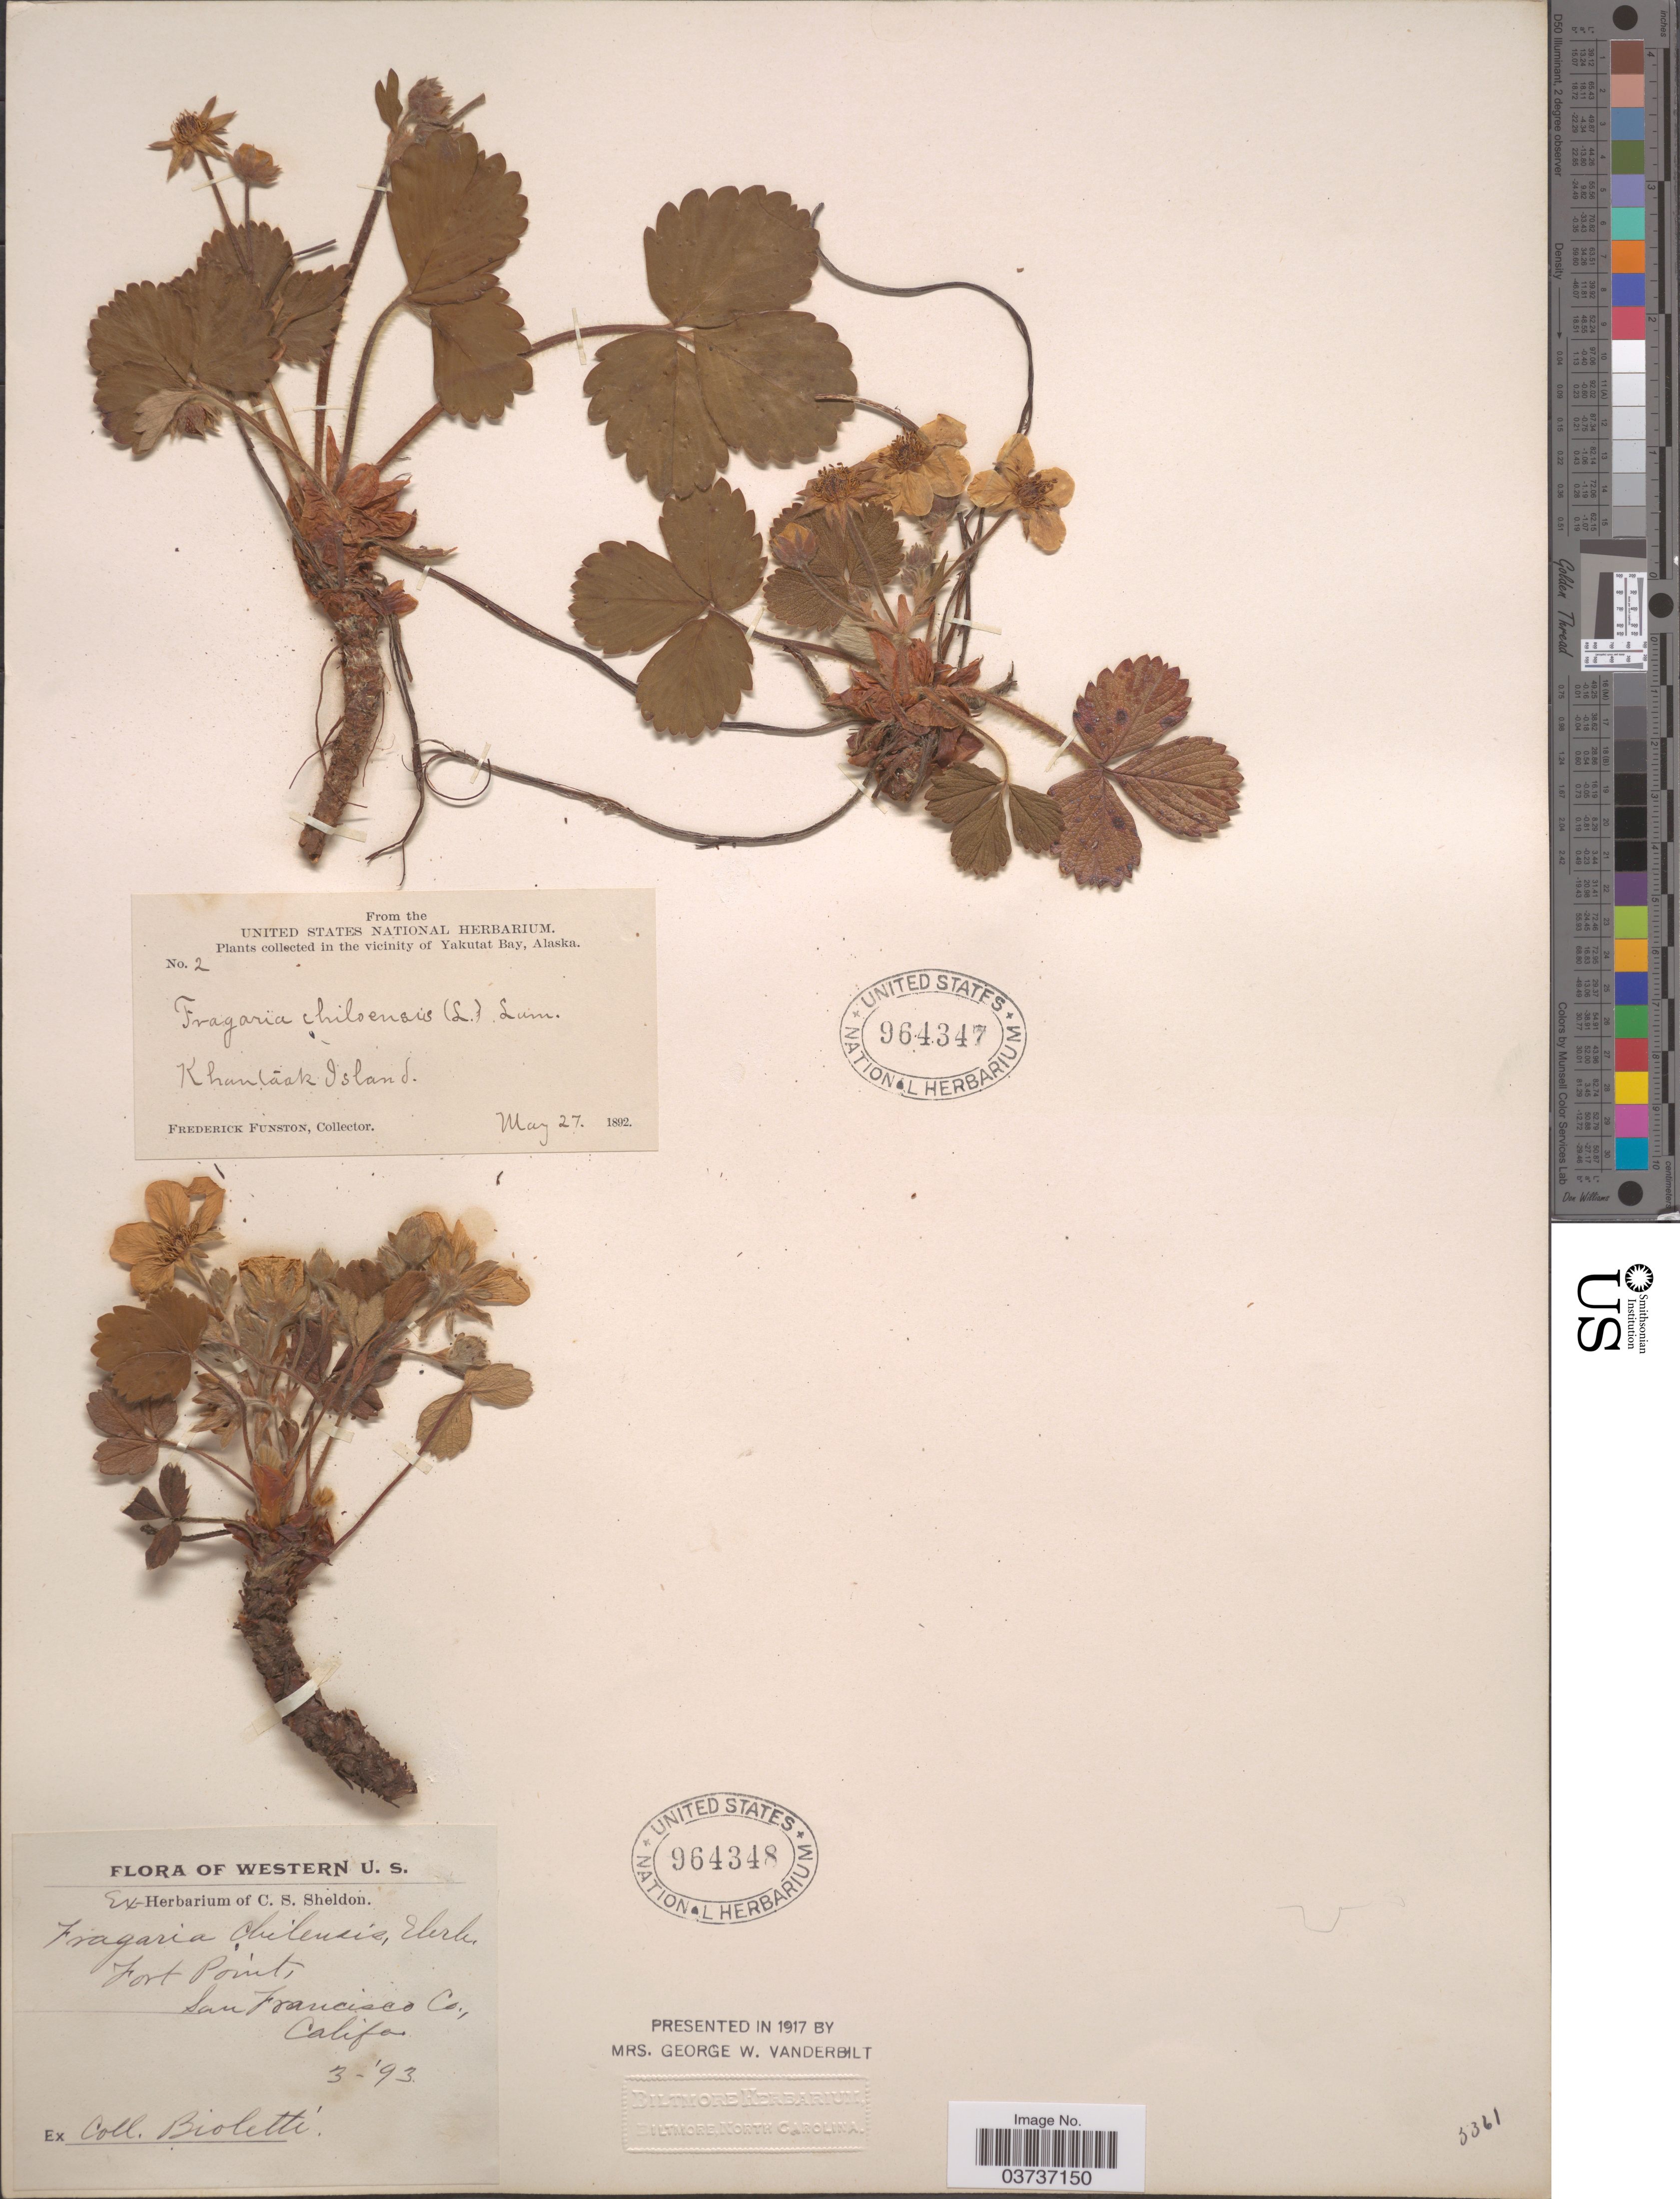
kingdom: Plantae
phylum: Tracheophyta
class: Magnoliopsida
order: Rosales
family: Rosaceae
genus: Fragaria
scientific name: Fragaria chiloensis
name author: (L.) Mill.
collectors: -- Bioletti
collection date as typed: Transcribed d/m/y: /3/93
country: United States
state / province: California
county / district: San Francisco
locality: Fort Point, San Francisco Co.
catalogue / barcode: US 964348-2